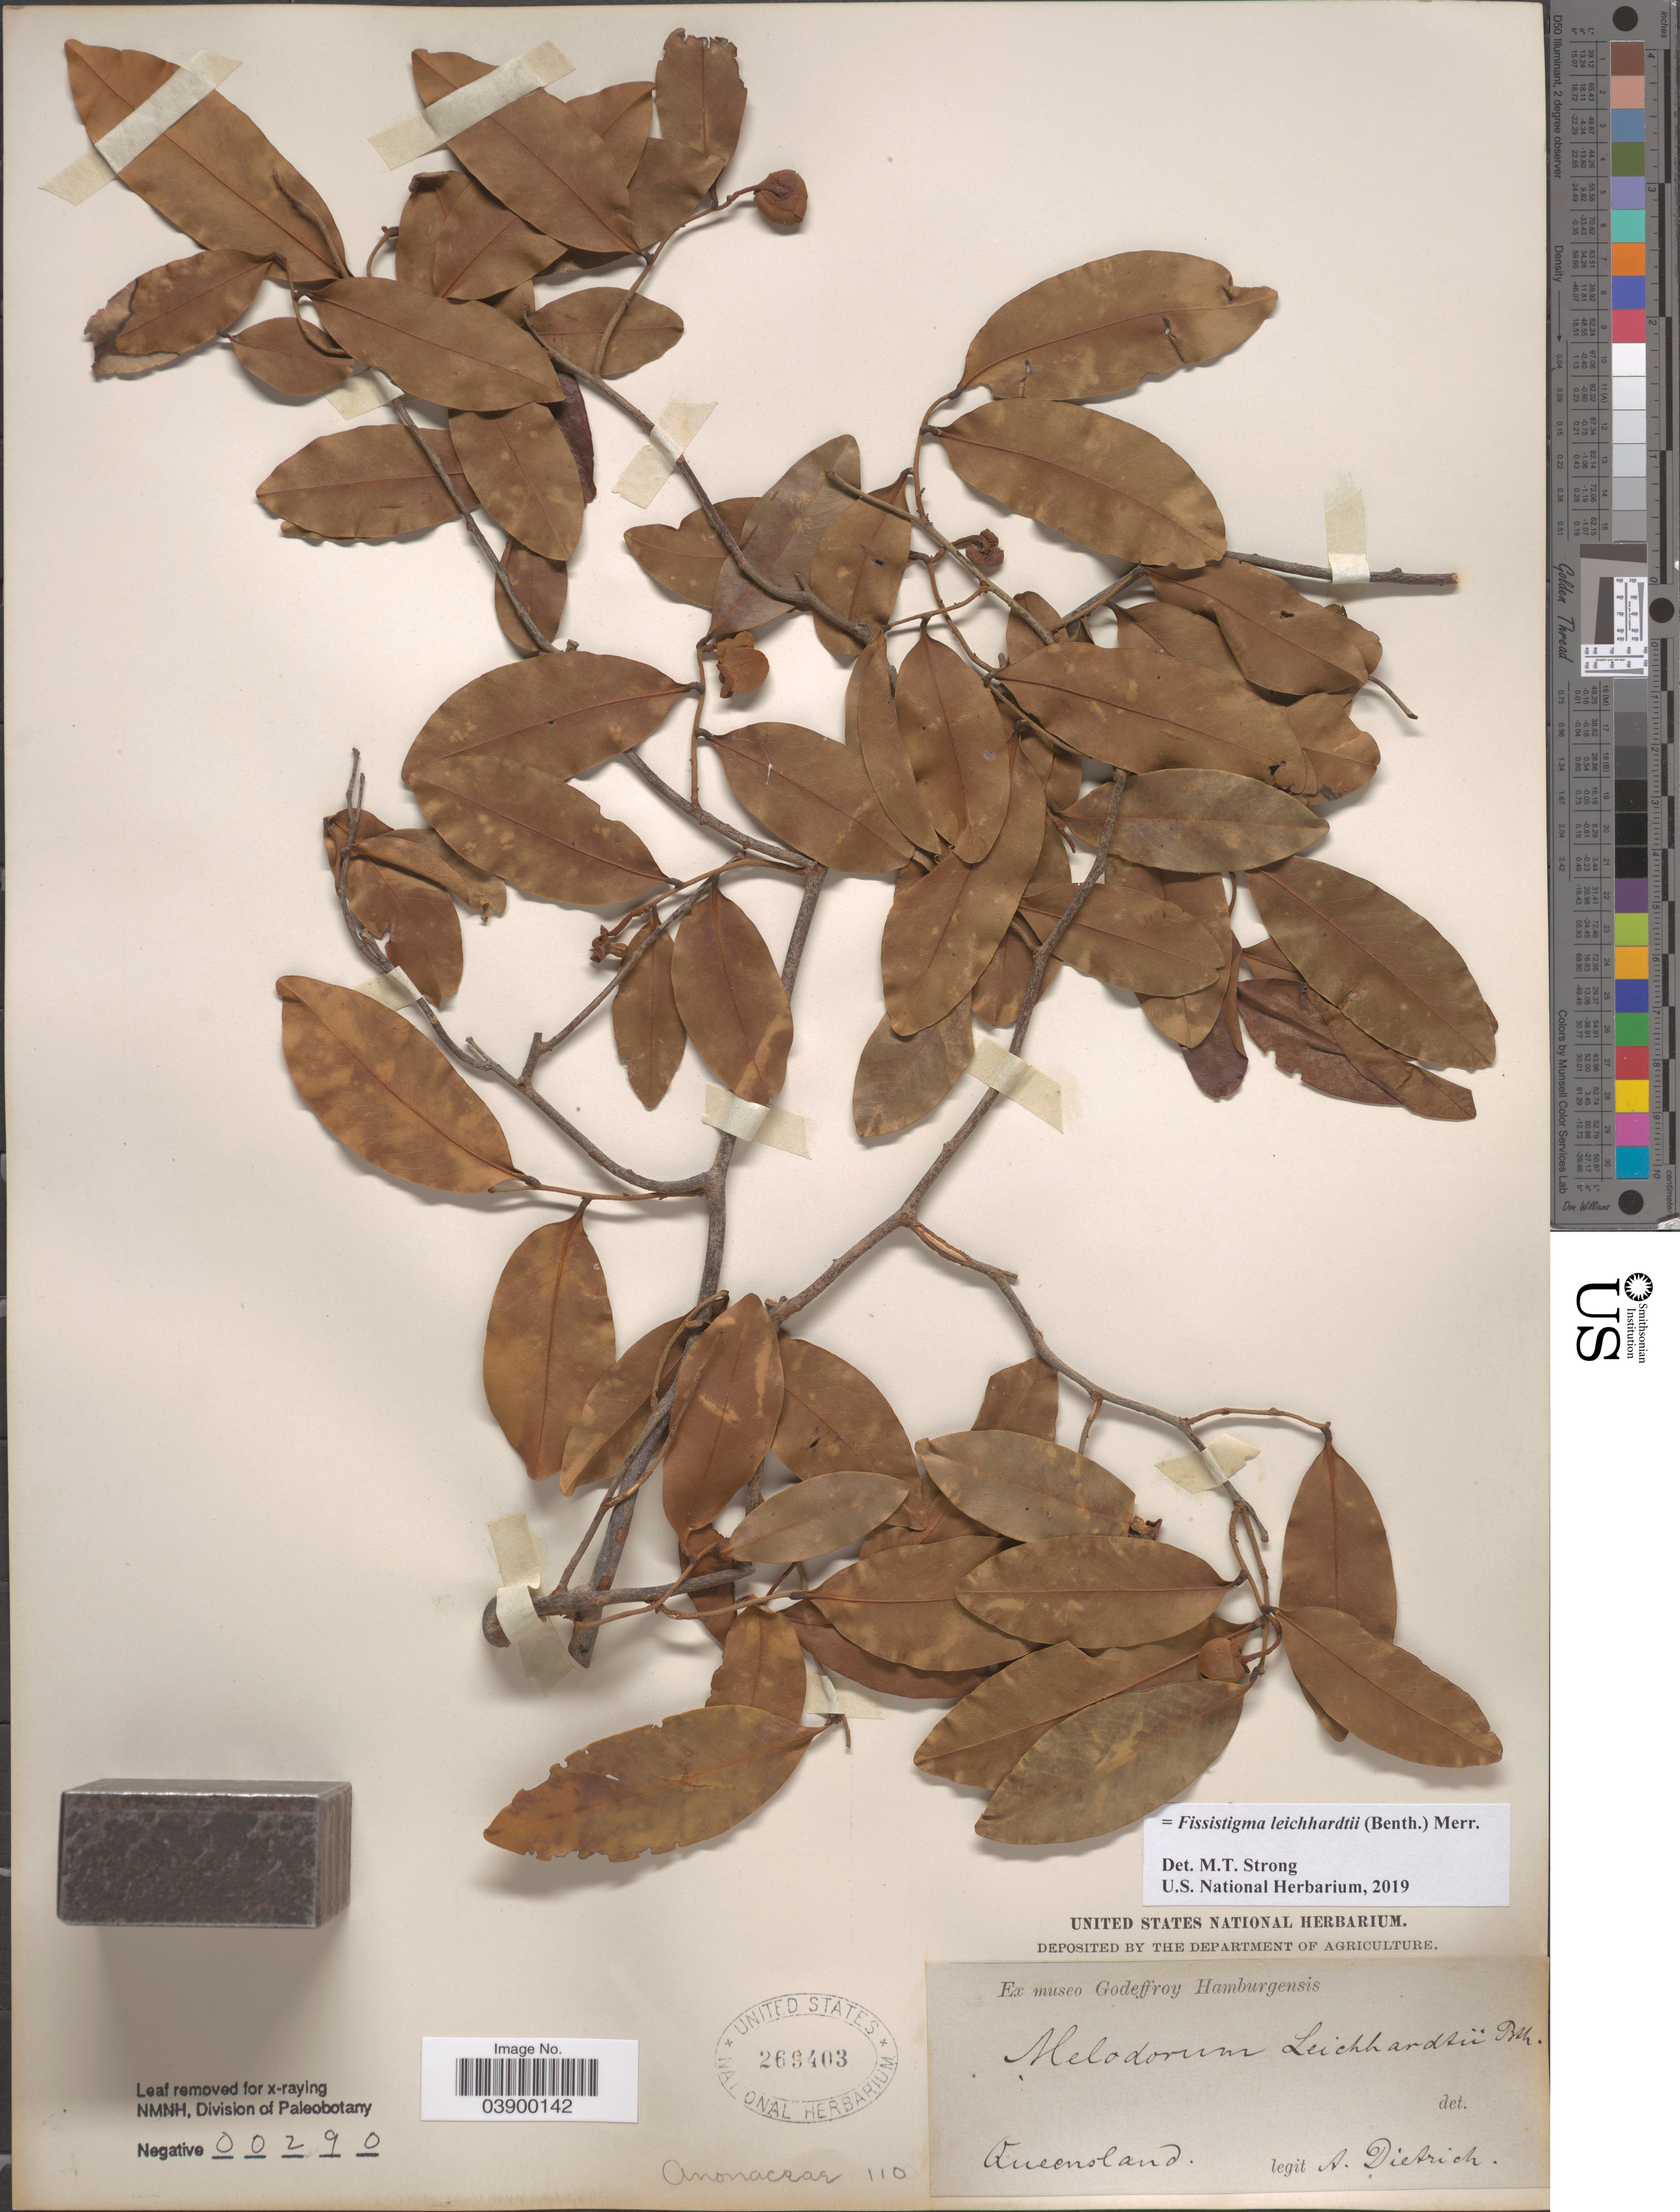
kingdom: Plantae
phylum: Tracheophyta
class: Magnoliopsida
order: Magnoliales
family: Annonaceae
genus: Fissistigma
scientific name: Fissistigma leichhardtii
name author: (Benth.) Merr.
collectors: A. G. Dietrich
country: Australia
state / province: Queensland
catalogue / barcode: US 263403